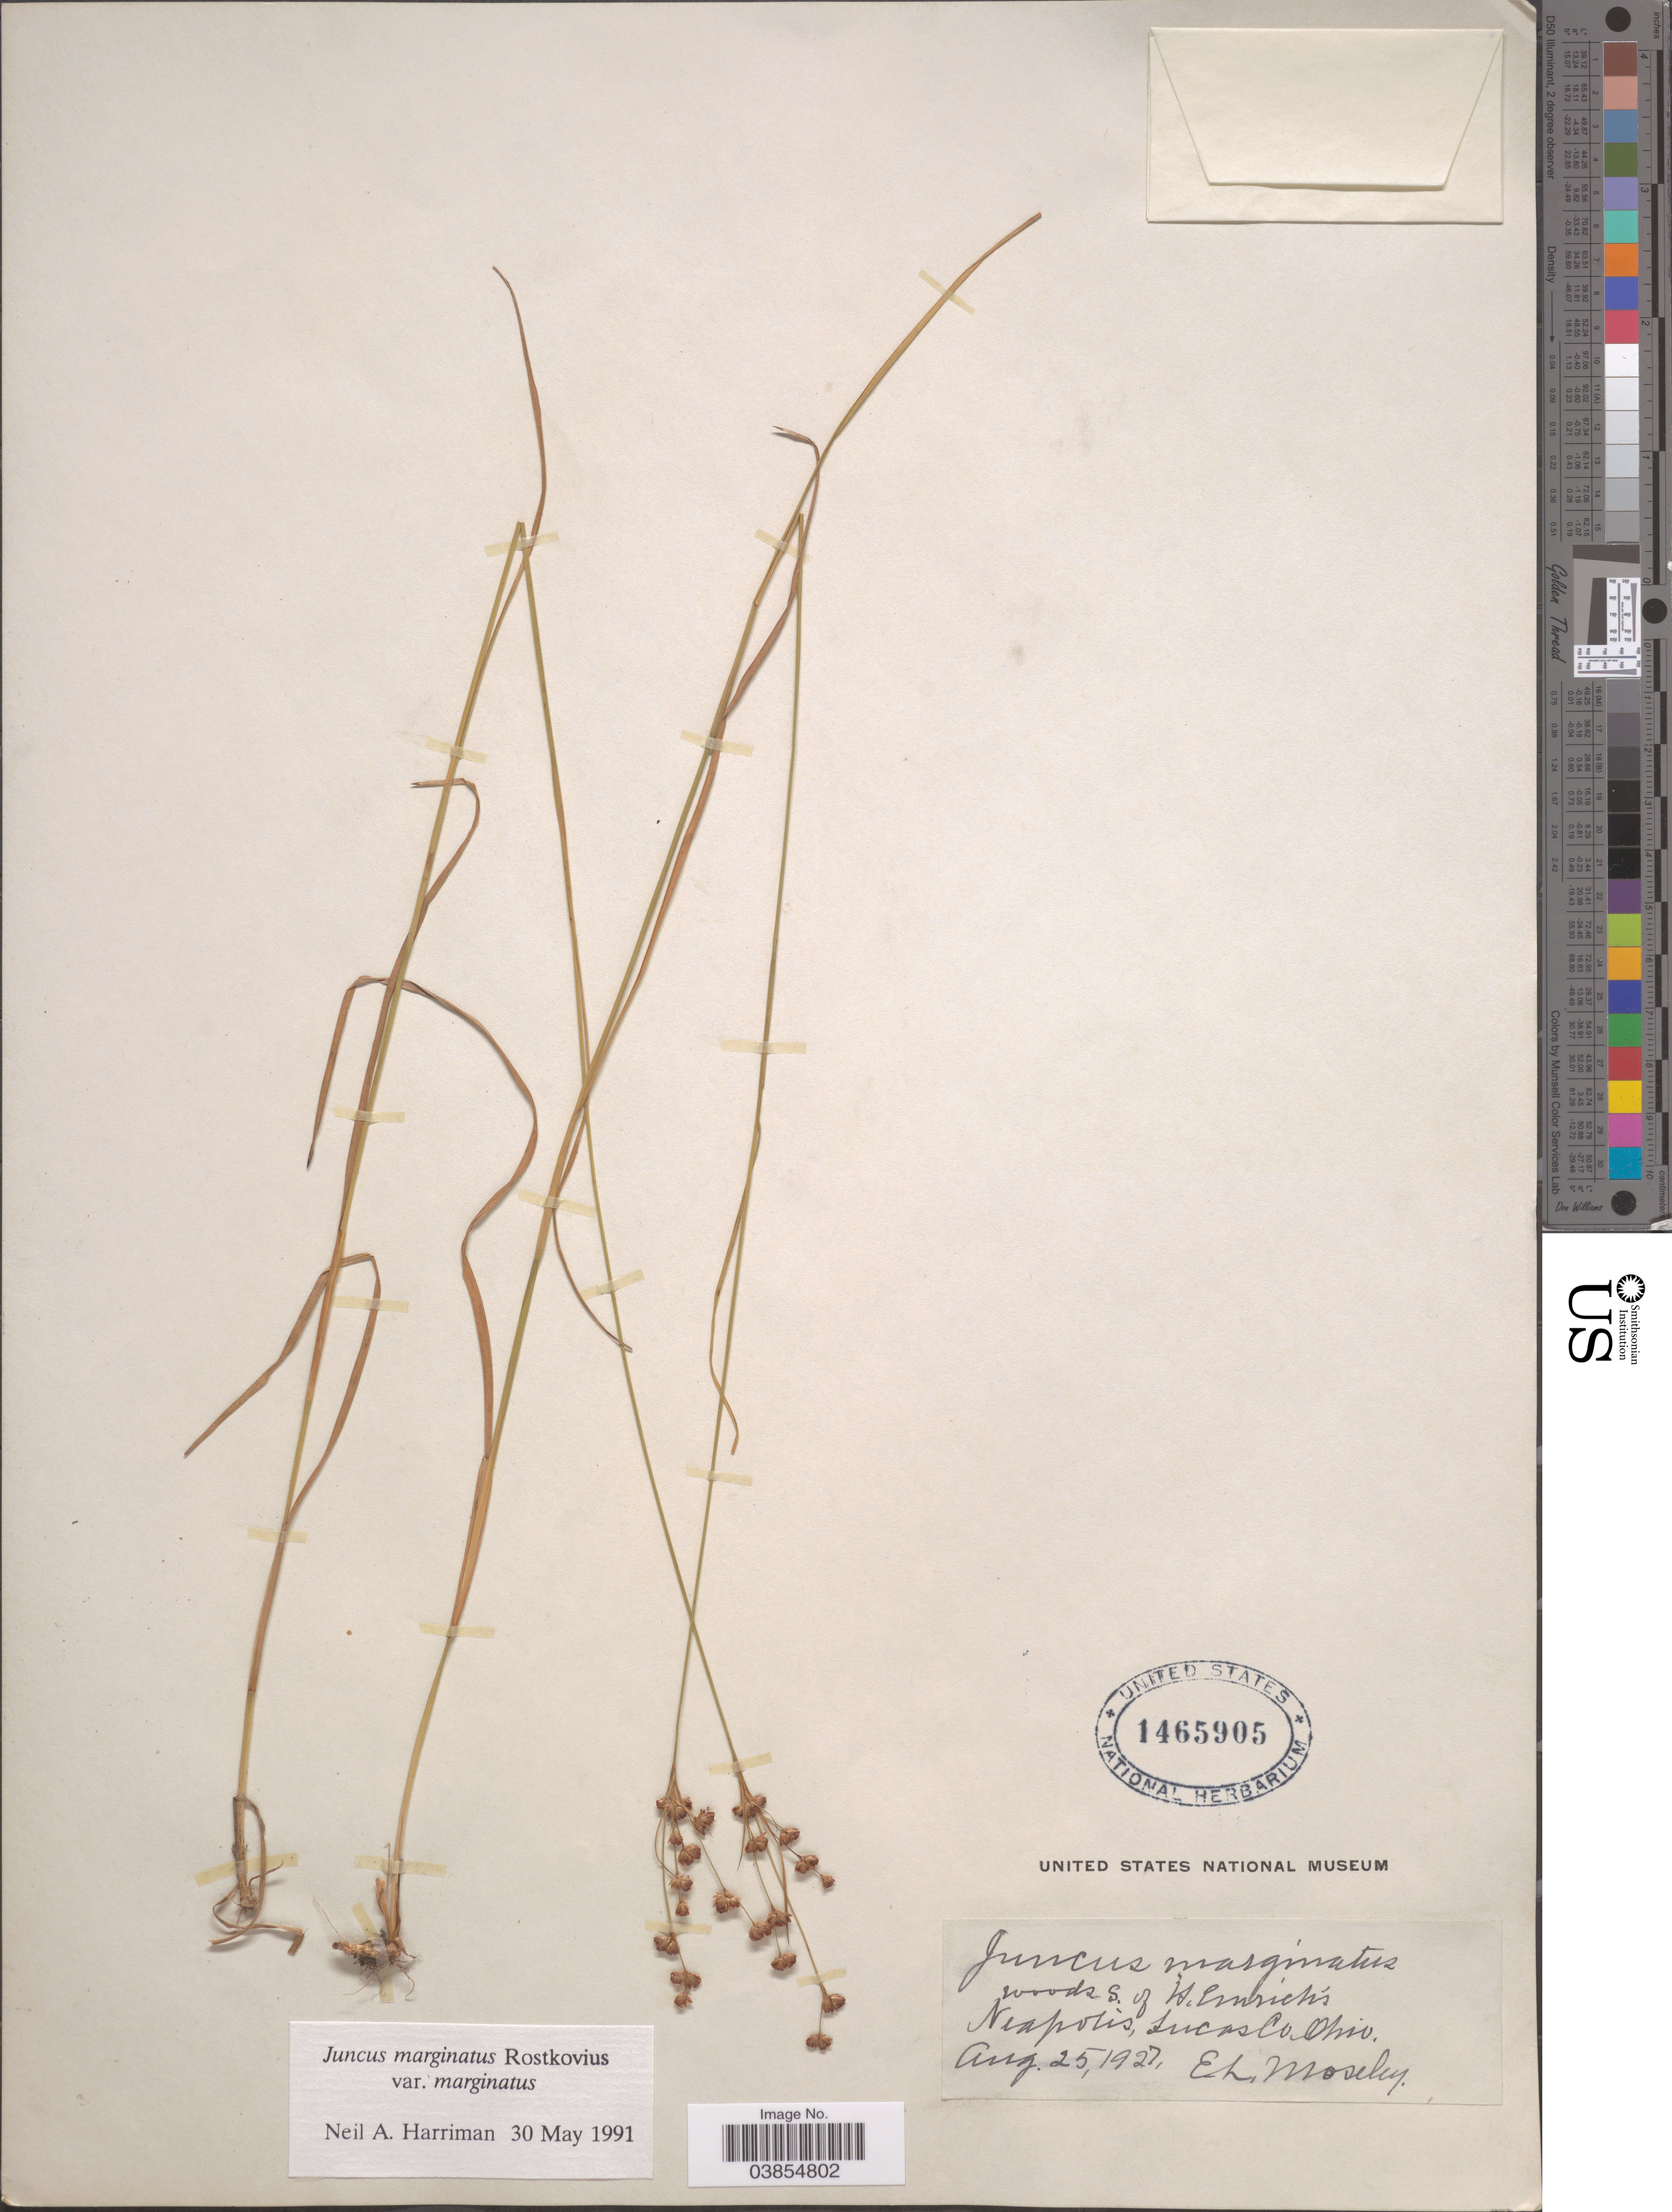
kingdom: Plantae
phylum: Tracheophyta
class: Liliopsida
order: Poales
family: Juncaceae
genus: Juncus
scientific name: Juncus marginatus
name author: Rostk.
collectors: E. Moseley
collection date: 1927-08-25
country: United States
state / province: Ohio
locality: S. of H. Emricks [interpreted] Neapolis, Lucas Co.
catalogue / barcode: US 1465905